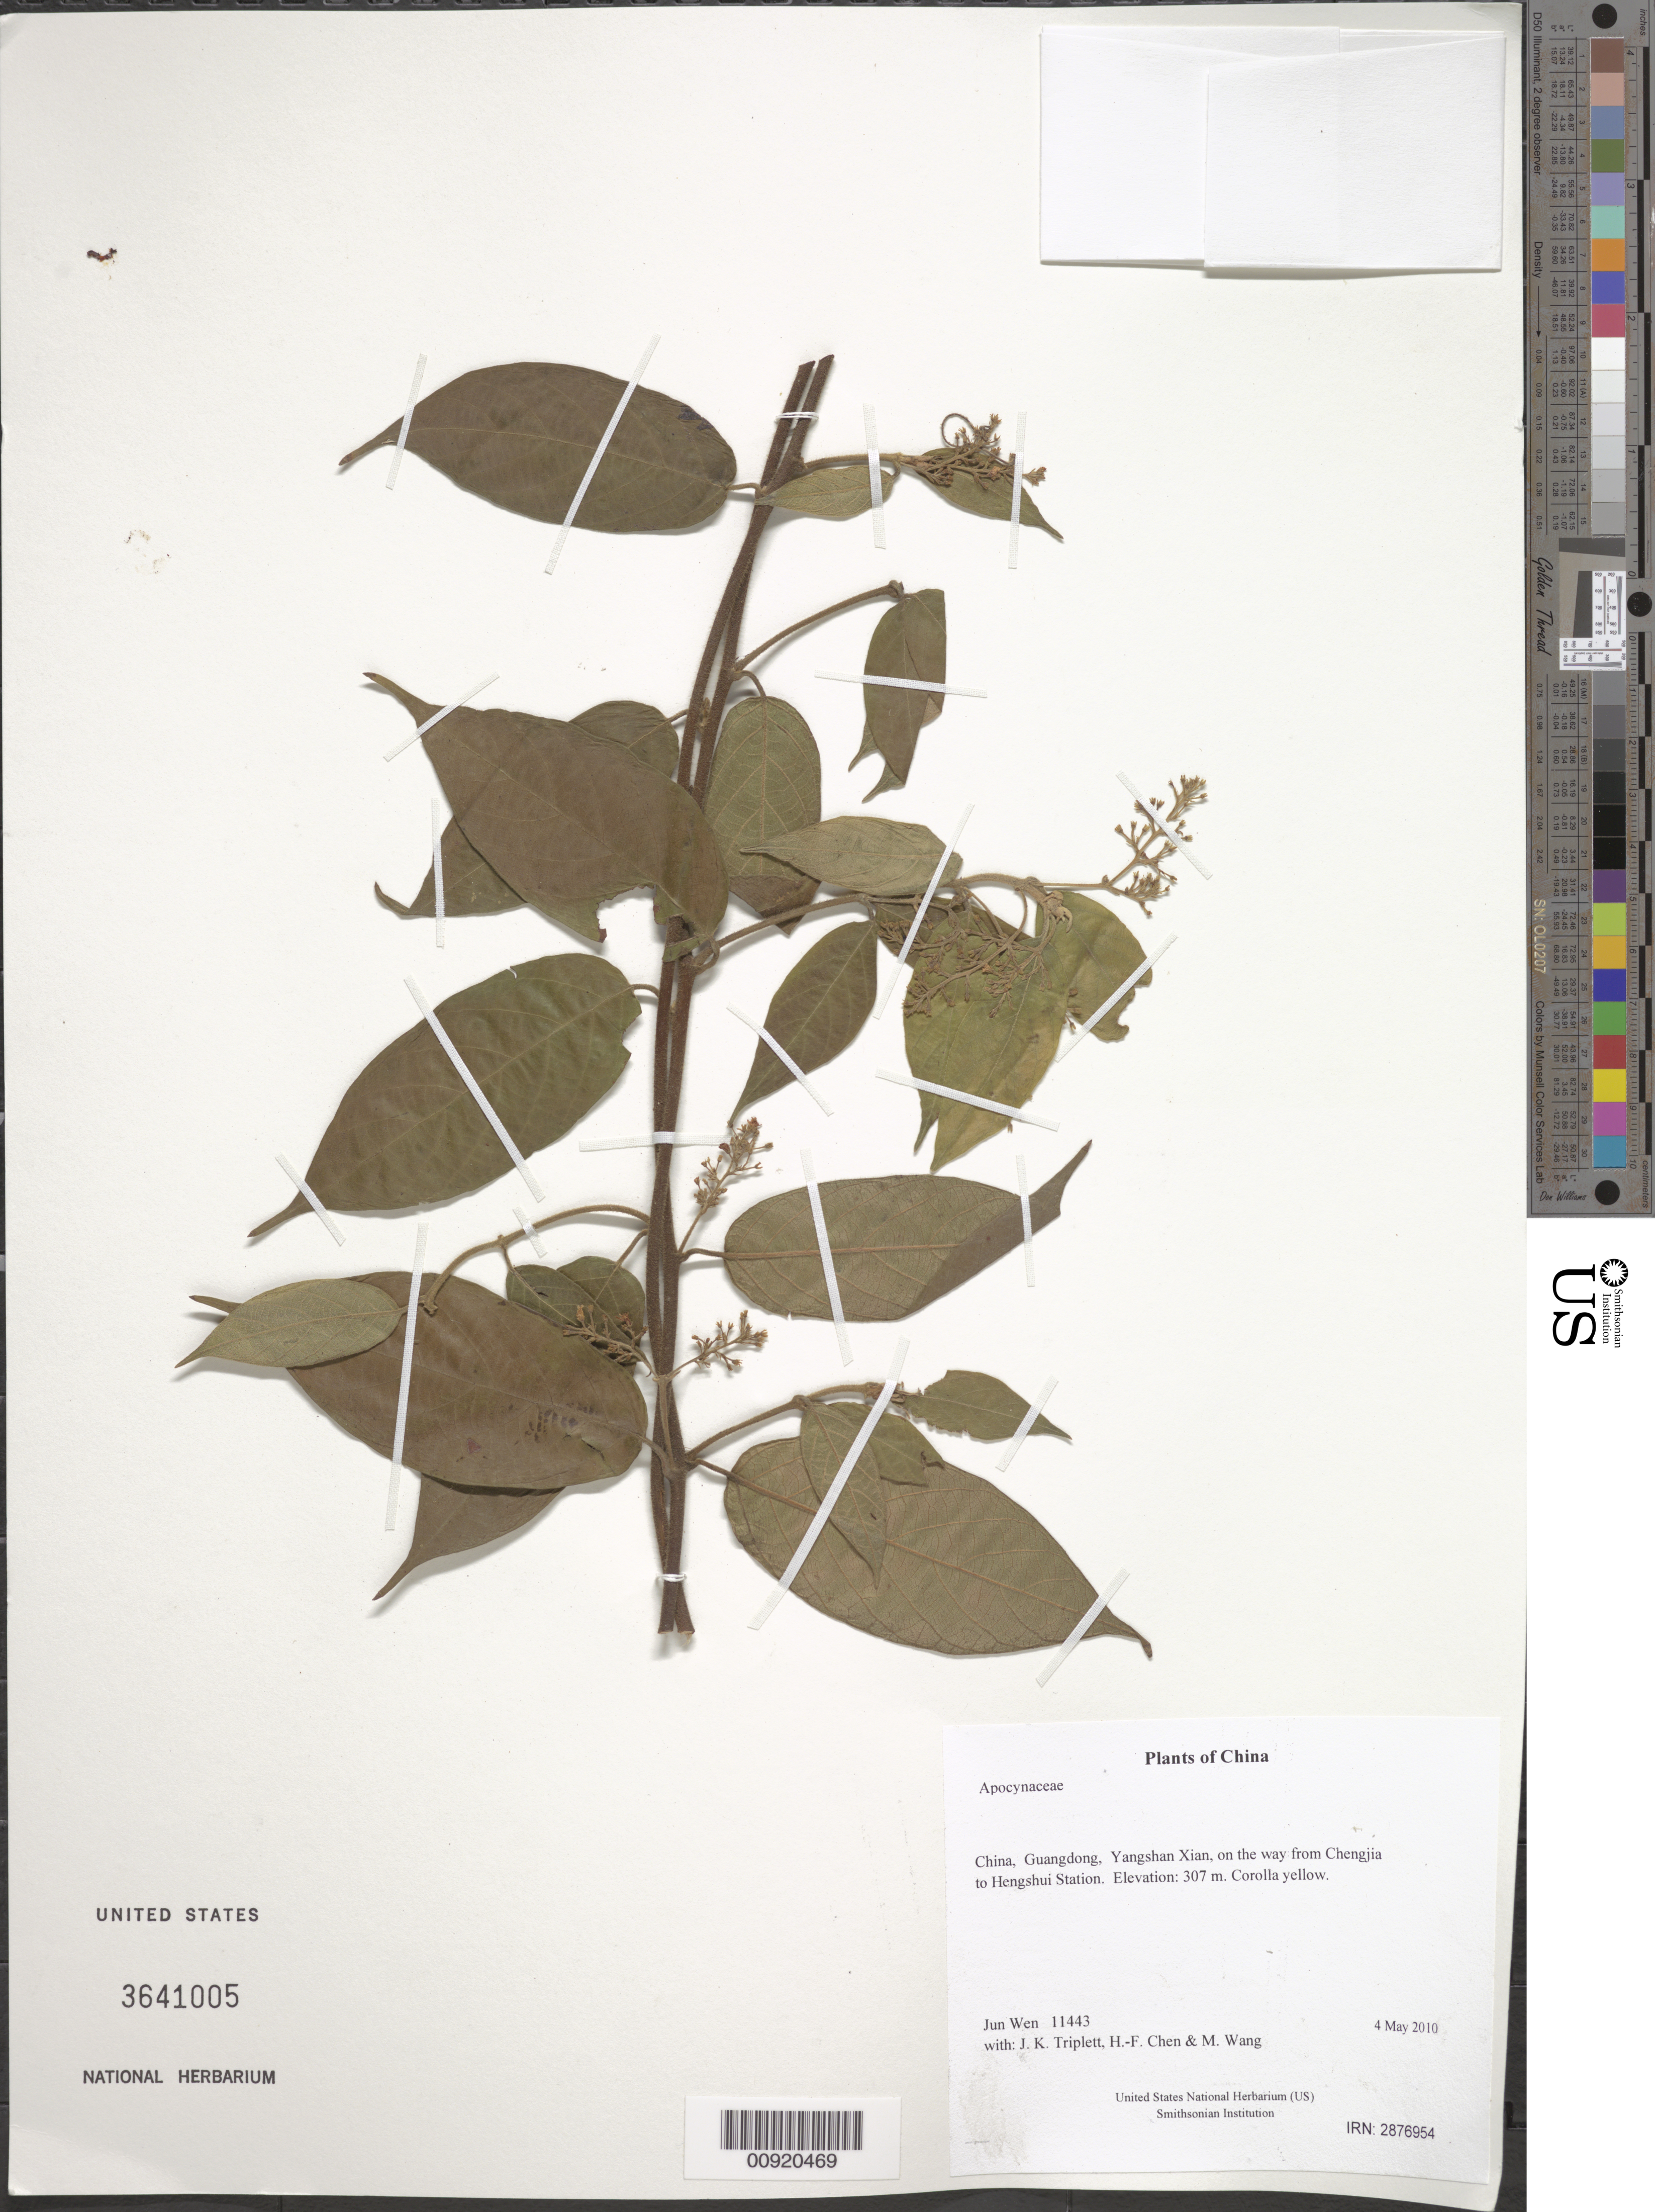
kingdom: Plantae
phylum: Tracheophyta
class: Magnoliopsida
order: Gentianales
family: Apocynaceae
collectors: J. Wen, J. K. Triplett, H.-F. Chen & M. Wang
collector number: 11443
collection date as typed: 4 May 2010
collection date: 2010-05-04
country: China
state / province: Guangdong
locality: Yangshan Xian, on the way from Chengjia to Hengshui Station.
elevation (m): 307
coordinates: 24 50.674 N, 112 52.418 E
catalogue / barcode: US 3641005